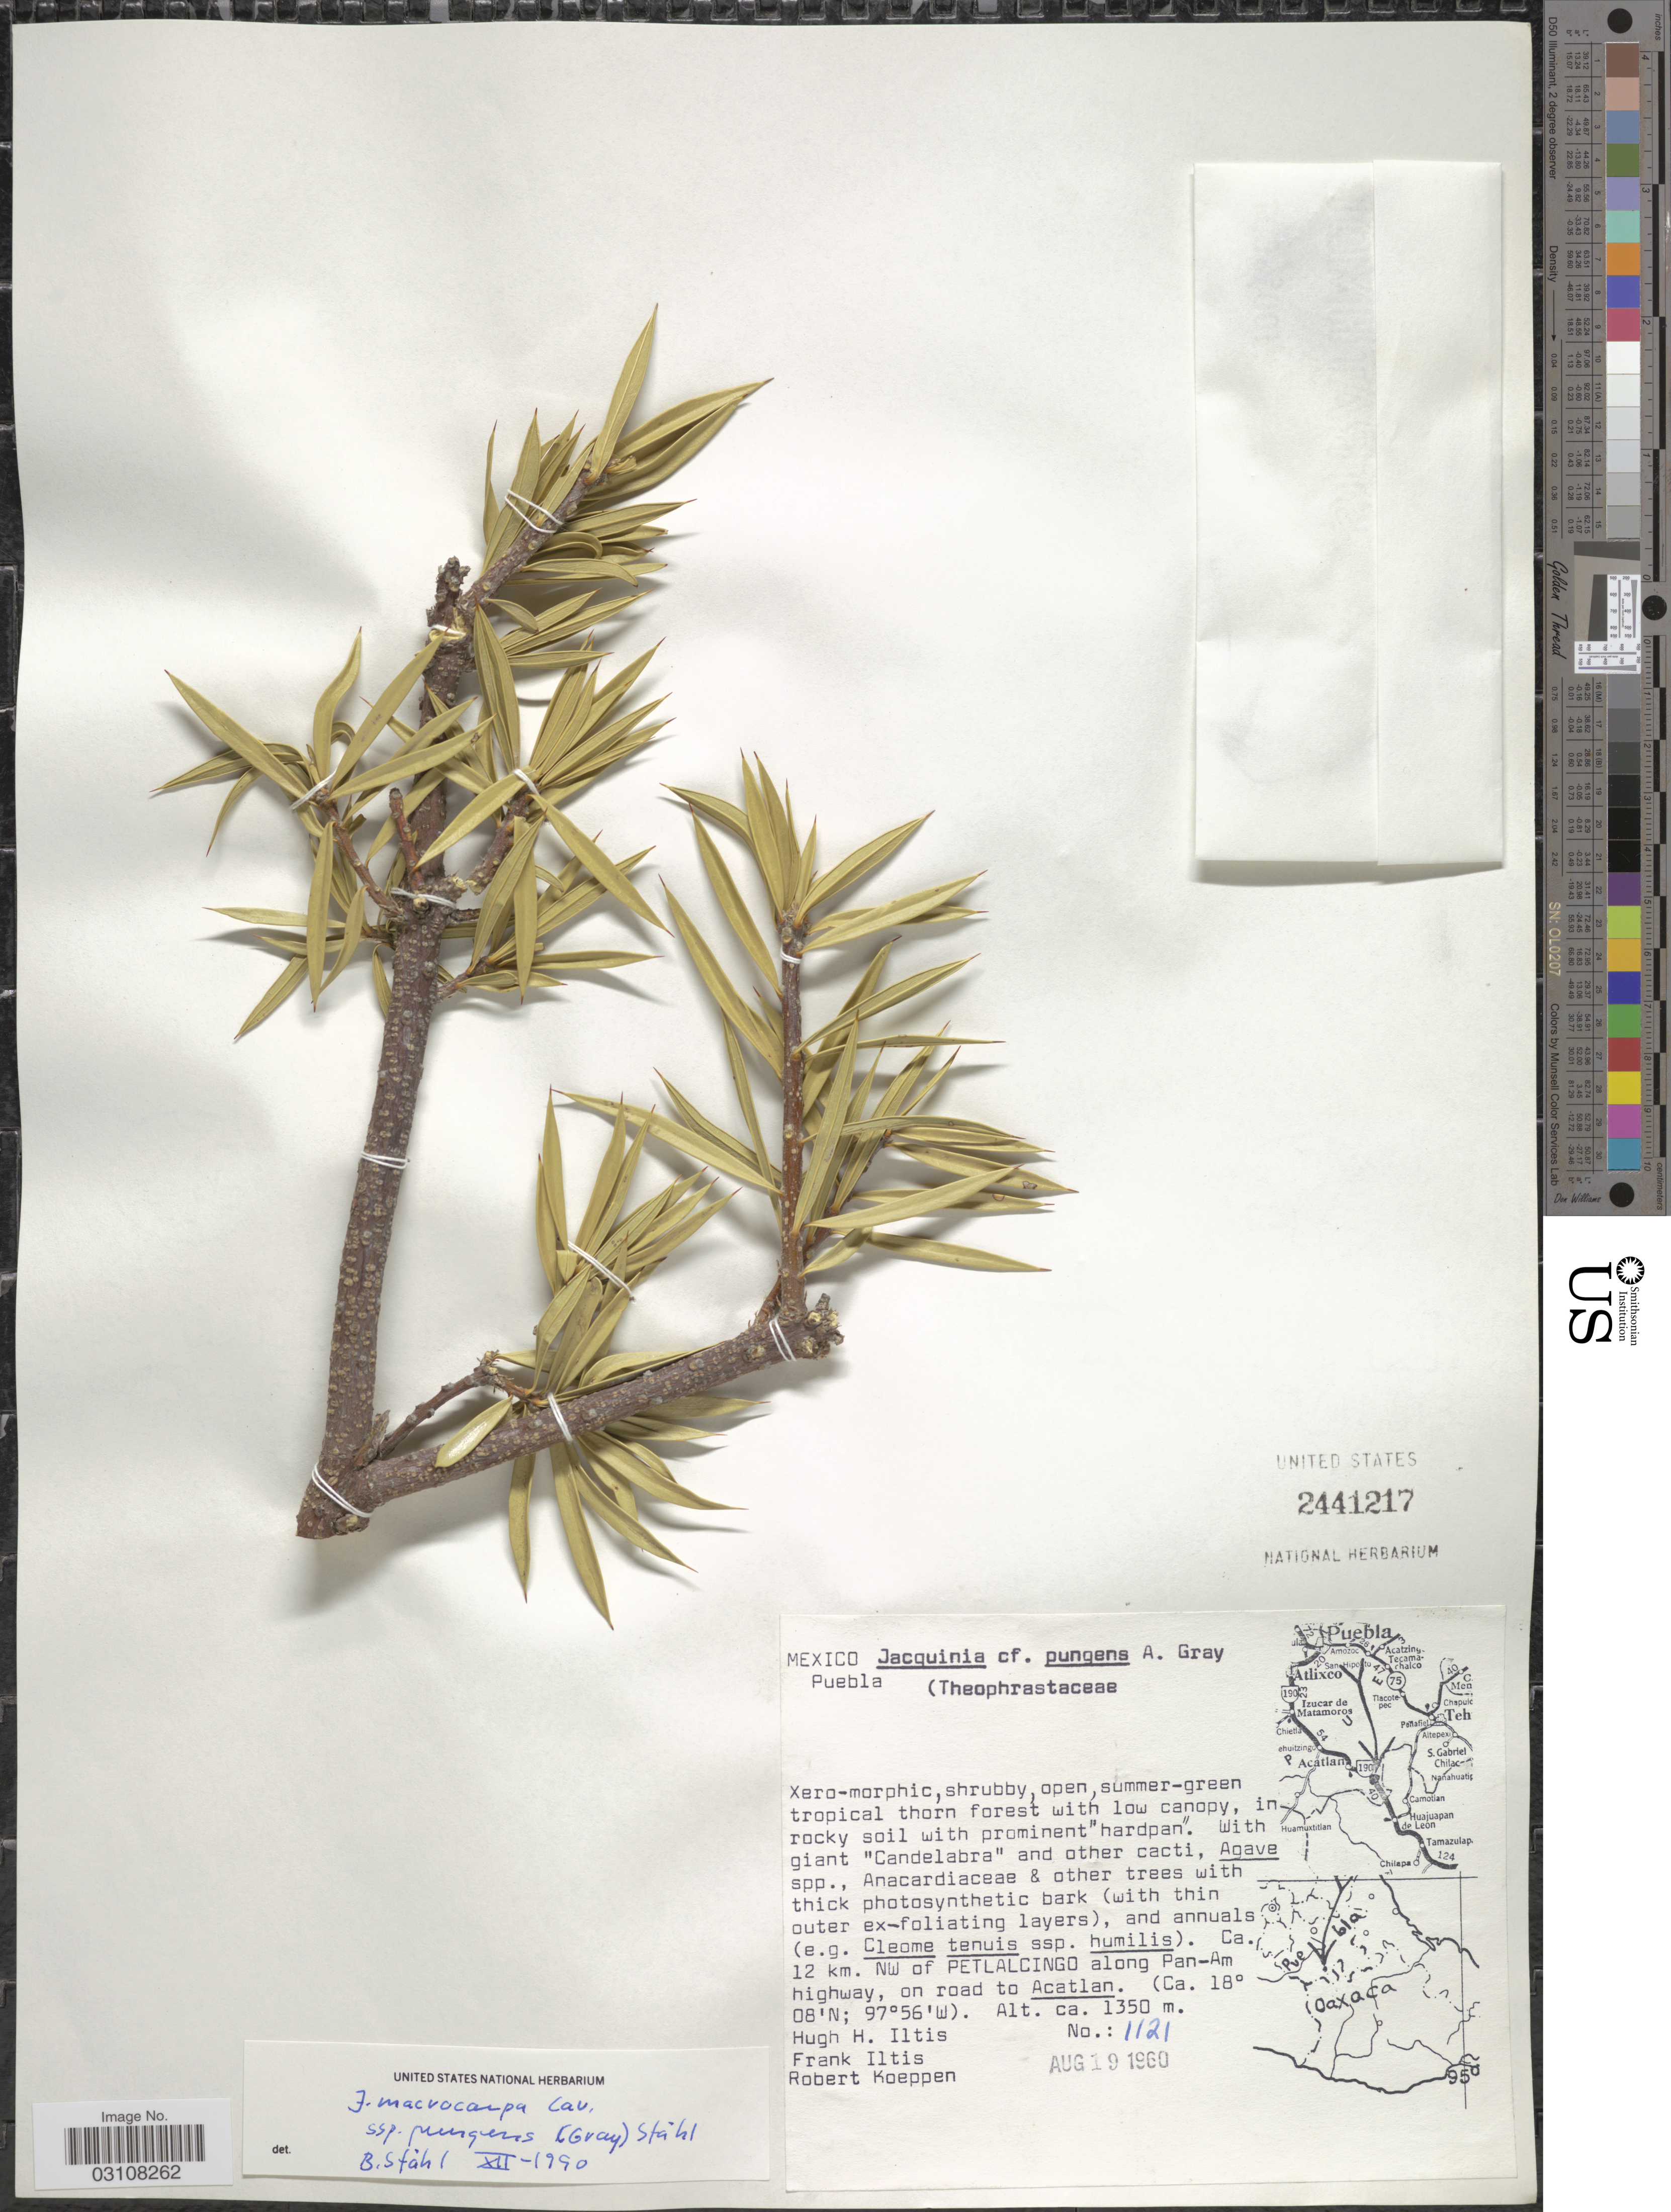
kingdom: Plantae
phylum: Tracheophyta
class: Magnoliopsida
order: Ericales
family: Primulaceae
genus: Jacquinia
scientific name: Jacquinia macrocarpa subsp. pungens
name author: Cav.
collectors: H. H. Iltis, F. S. Iltis & R. C. Koeppen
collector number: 1121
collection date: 1960-08-19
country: Mexico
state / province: Puebla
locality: Ca. 12 km. NW of Petlalcingo along Pan-Am highway, on road to Acatlan.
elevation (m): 1350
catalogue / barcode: US 2441217